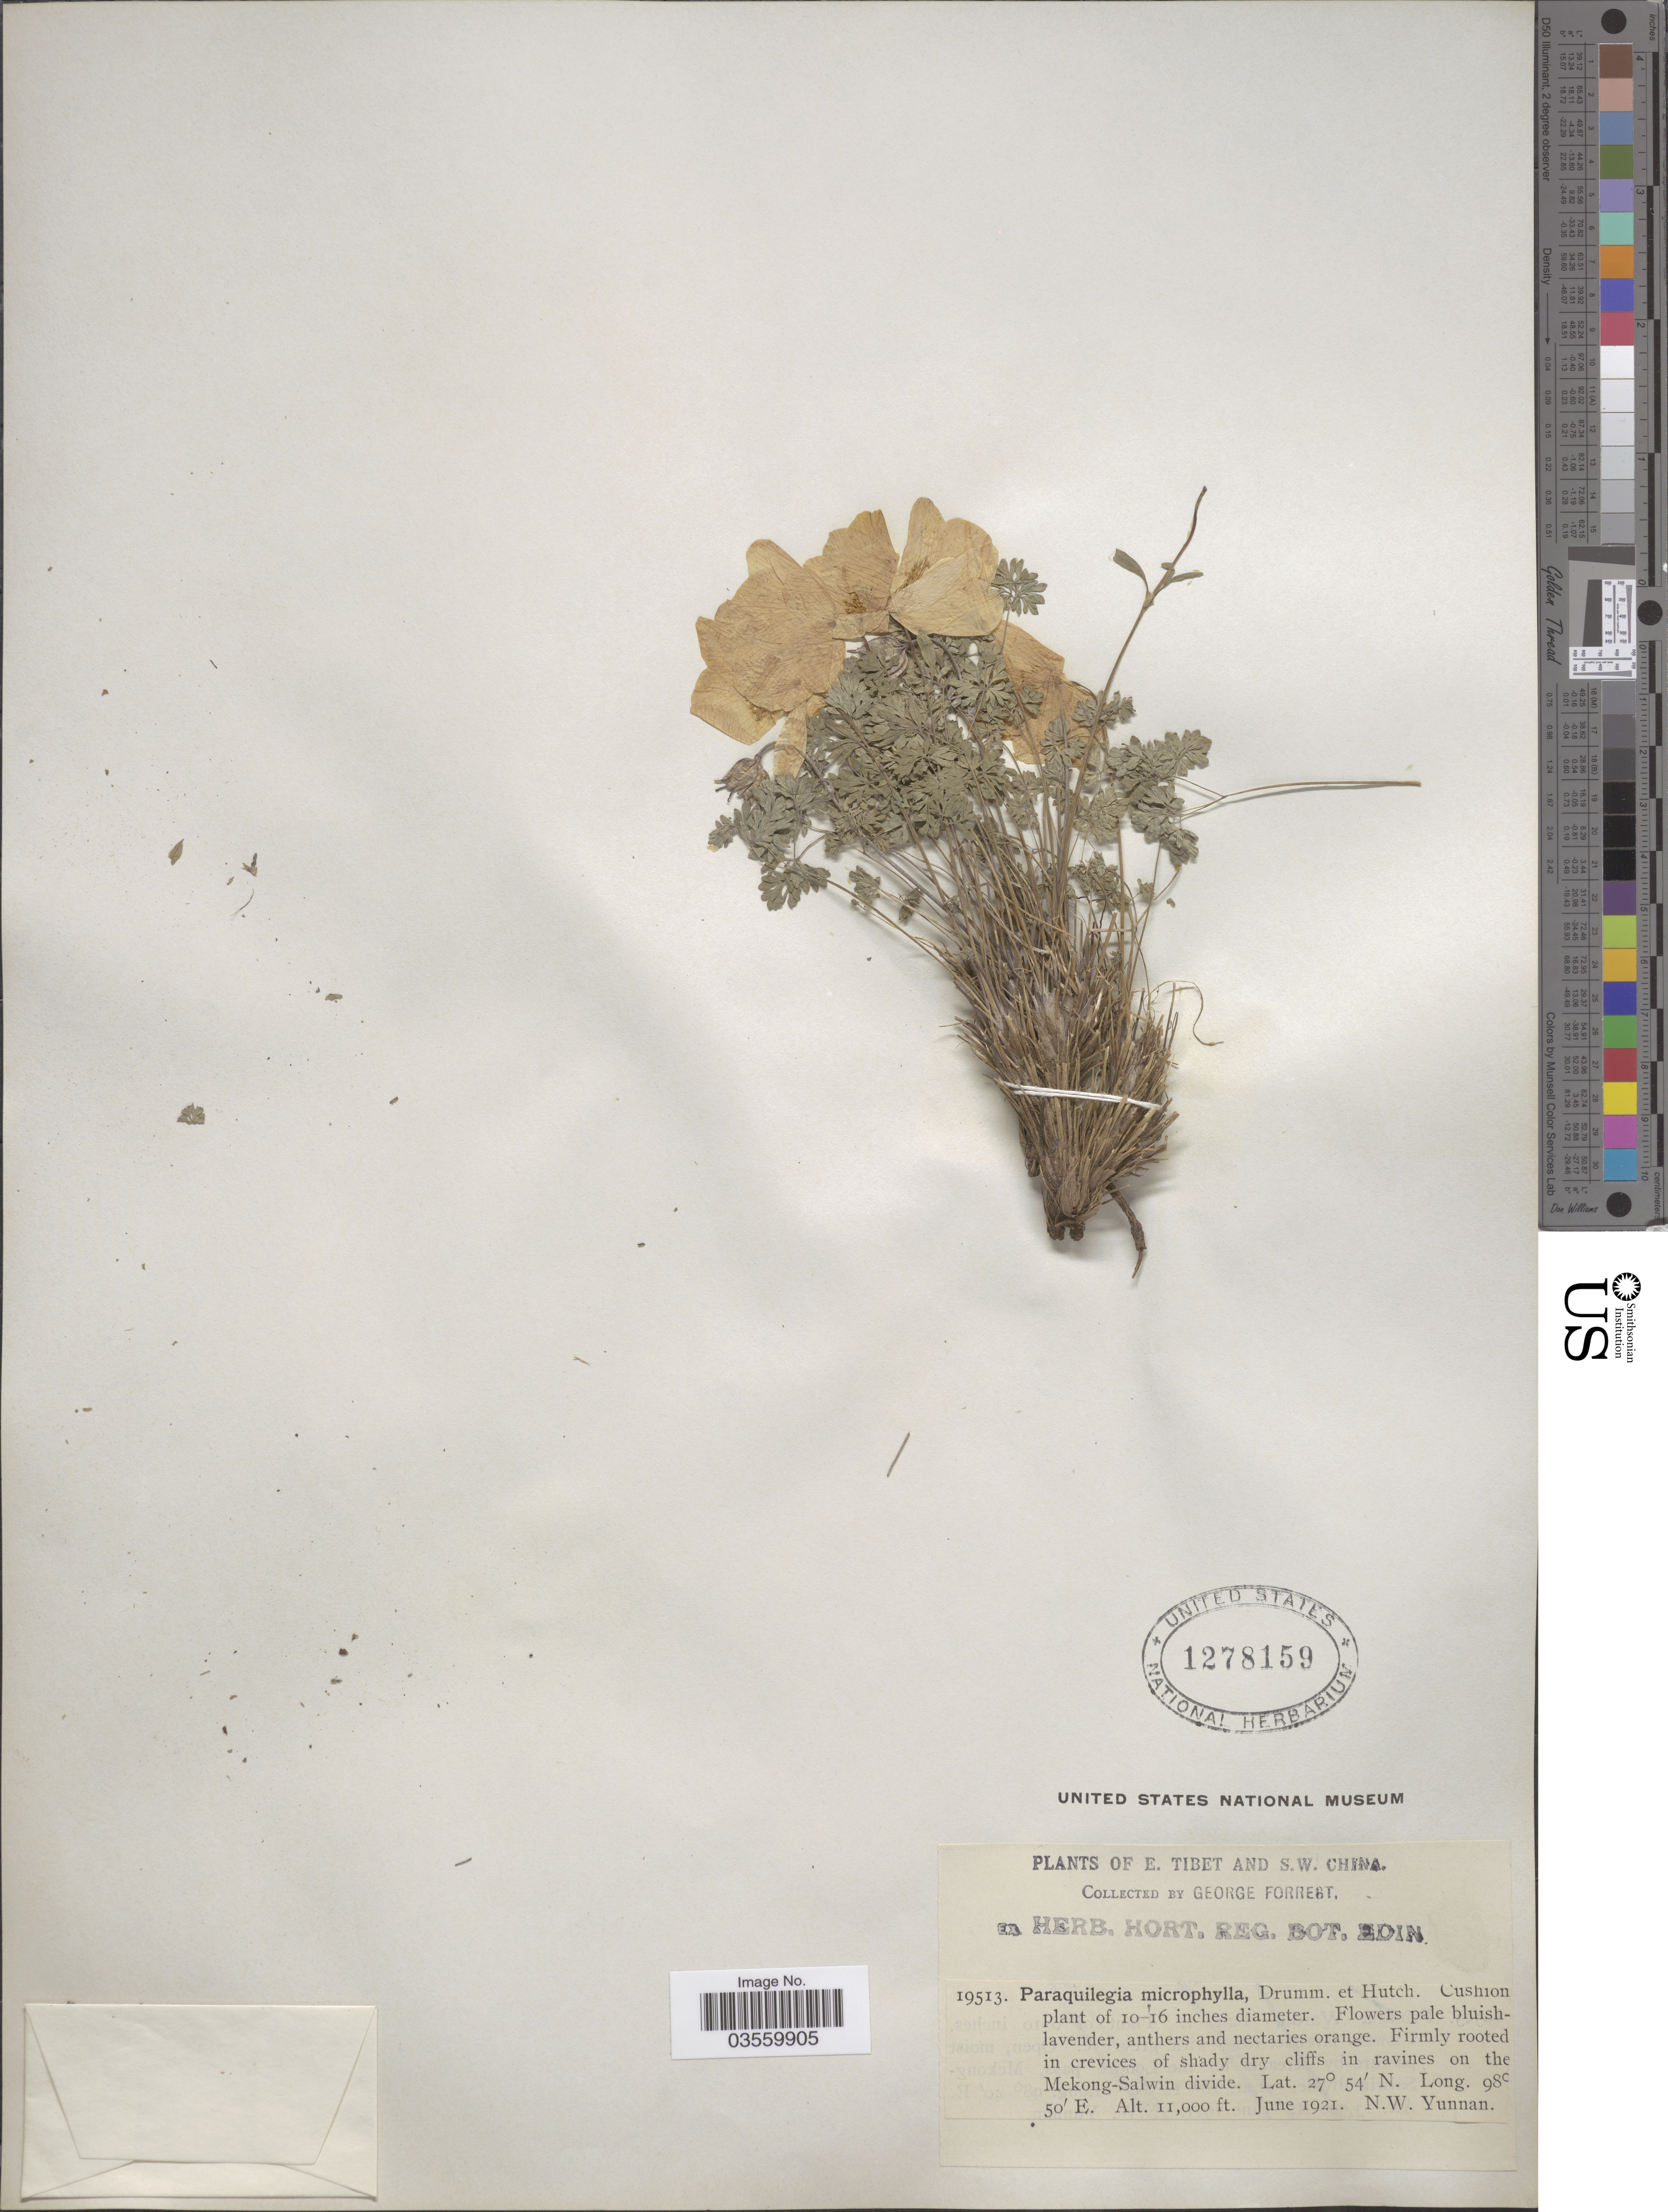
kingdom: Plantae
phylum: Tracheophyta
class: Magnoliopsida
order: Ranunculales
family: Ranunculaceae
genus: Paraquilegia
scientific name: Paraquilegia microphylla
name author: (Royle) J.R. Drumm. & Hutch.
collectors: G. Forrest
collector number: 19513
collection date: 1921-06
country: China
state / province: Yunnan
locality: E. Tibet and S.W. China. On the Mekong-Salwin divide. N.W. Yunnan.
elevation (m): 3353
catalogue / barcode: US 1278159